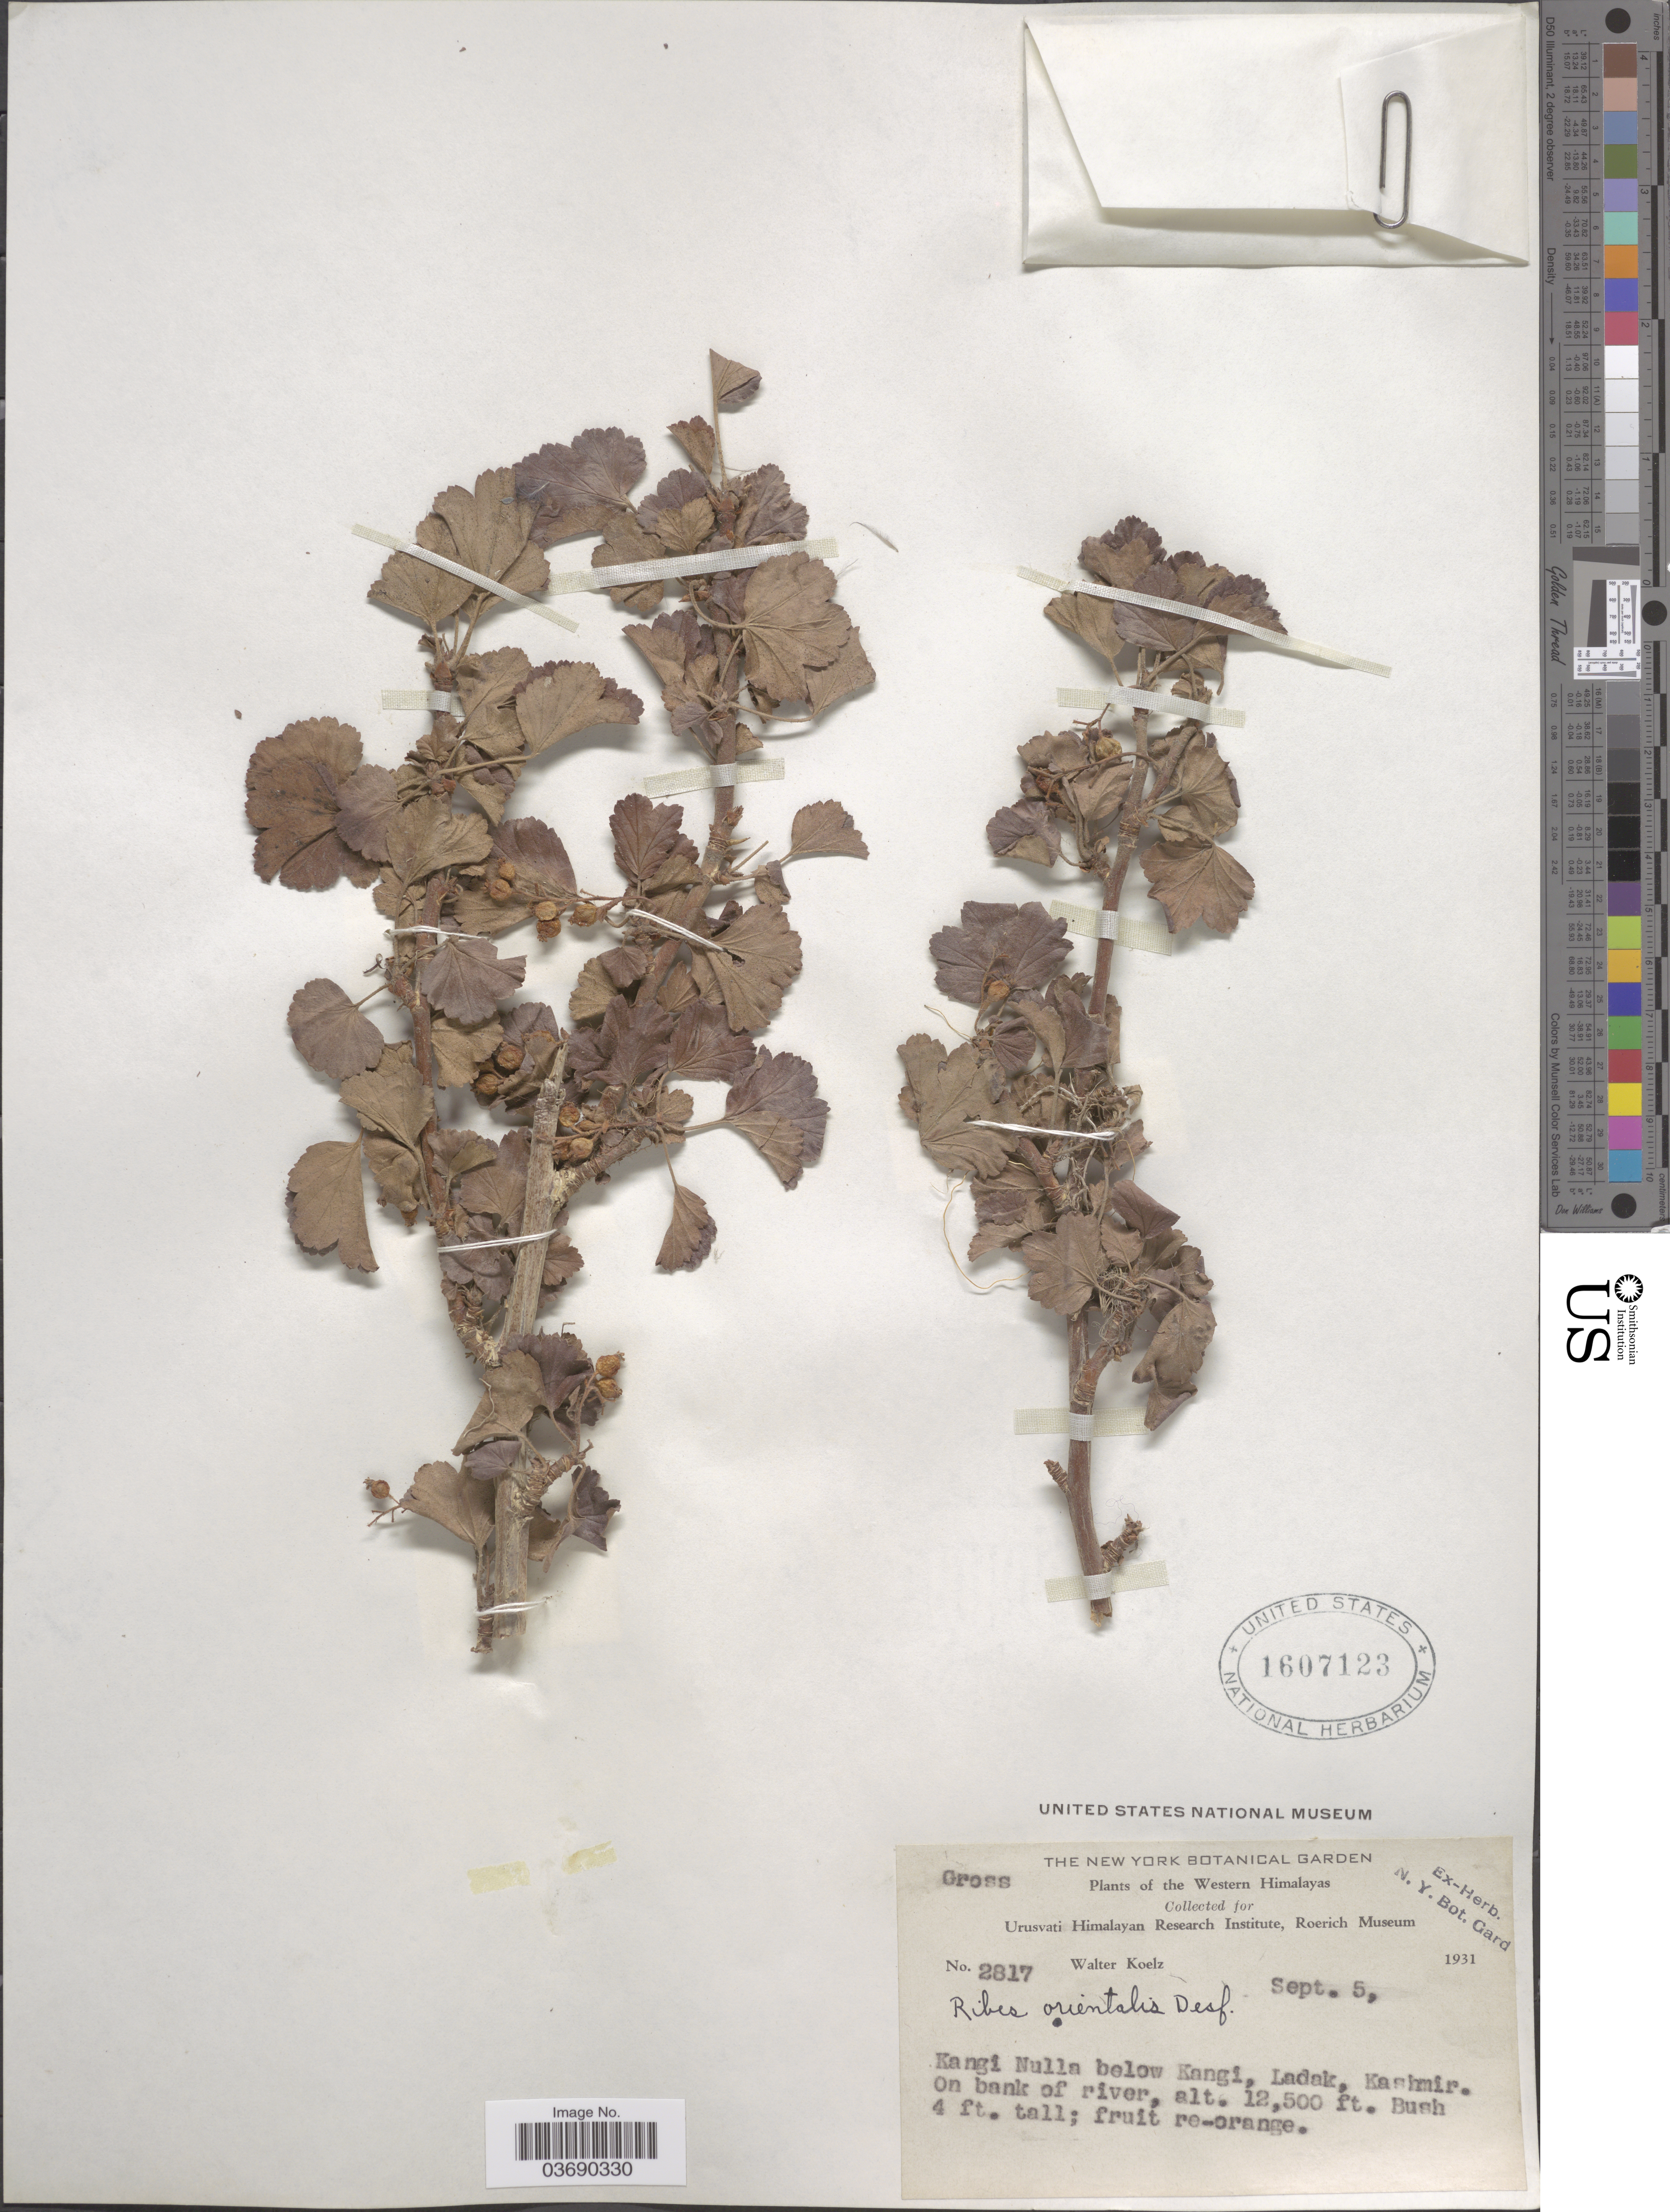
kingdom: Plantae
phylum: Tracheophyta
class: Magnoliopsida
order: Saxifragales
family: Grossulariaceae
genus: Ribes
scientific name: Ribes orientale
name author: Desf.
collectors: W. N. Koelz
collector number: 2817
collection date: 1931-09-05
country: India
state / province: Ladakh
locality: Western Himalayas. Kangi Nulla below Kangi, Ladak, Kashmir.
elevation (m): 3810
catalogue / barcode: US 1607123